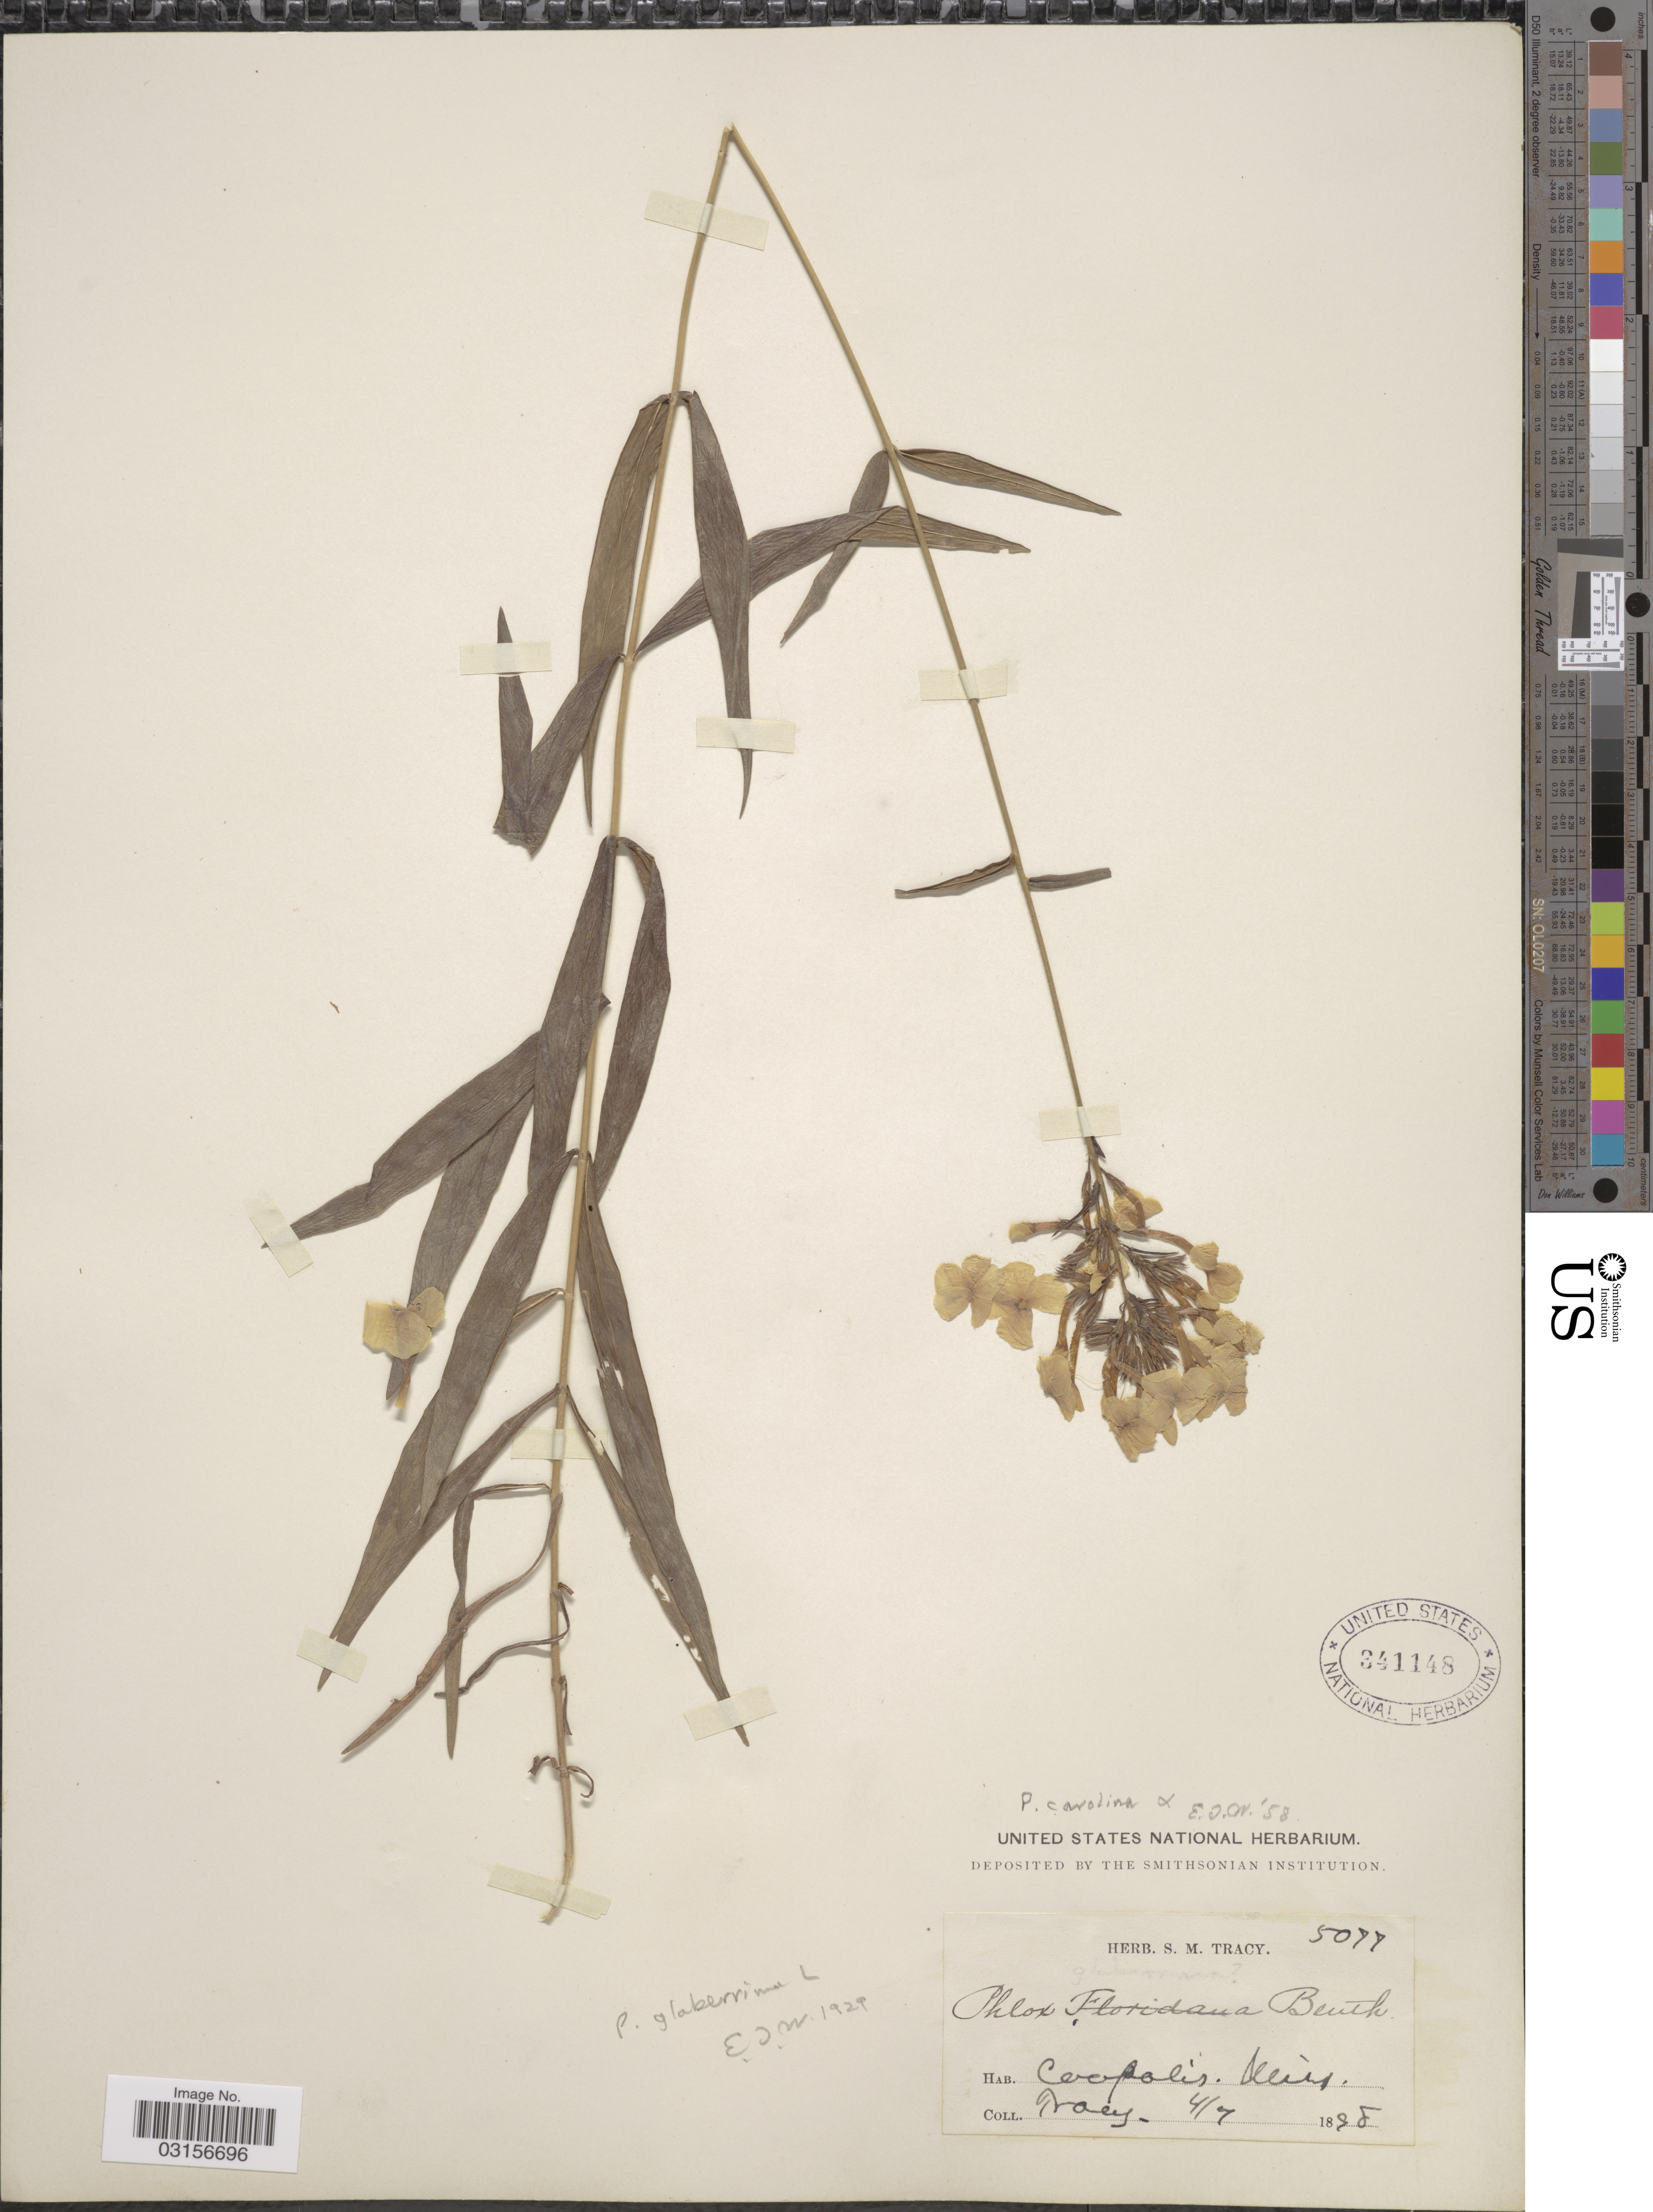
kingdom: Plantae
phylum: Tracheophyta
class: Magnoliopsida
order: Ericales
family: Polemoniaceae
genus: Phlox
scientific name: Phlox carolina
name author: L.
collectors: S. M. Tracy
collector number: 5077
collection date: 1898-04-07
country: United States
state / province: Mississippi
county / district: Harrison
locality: Coopolis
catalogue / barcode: US 341148